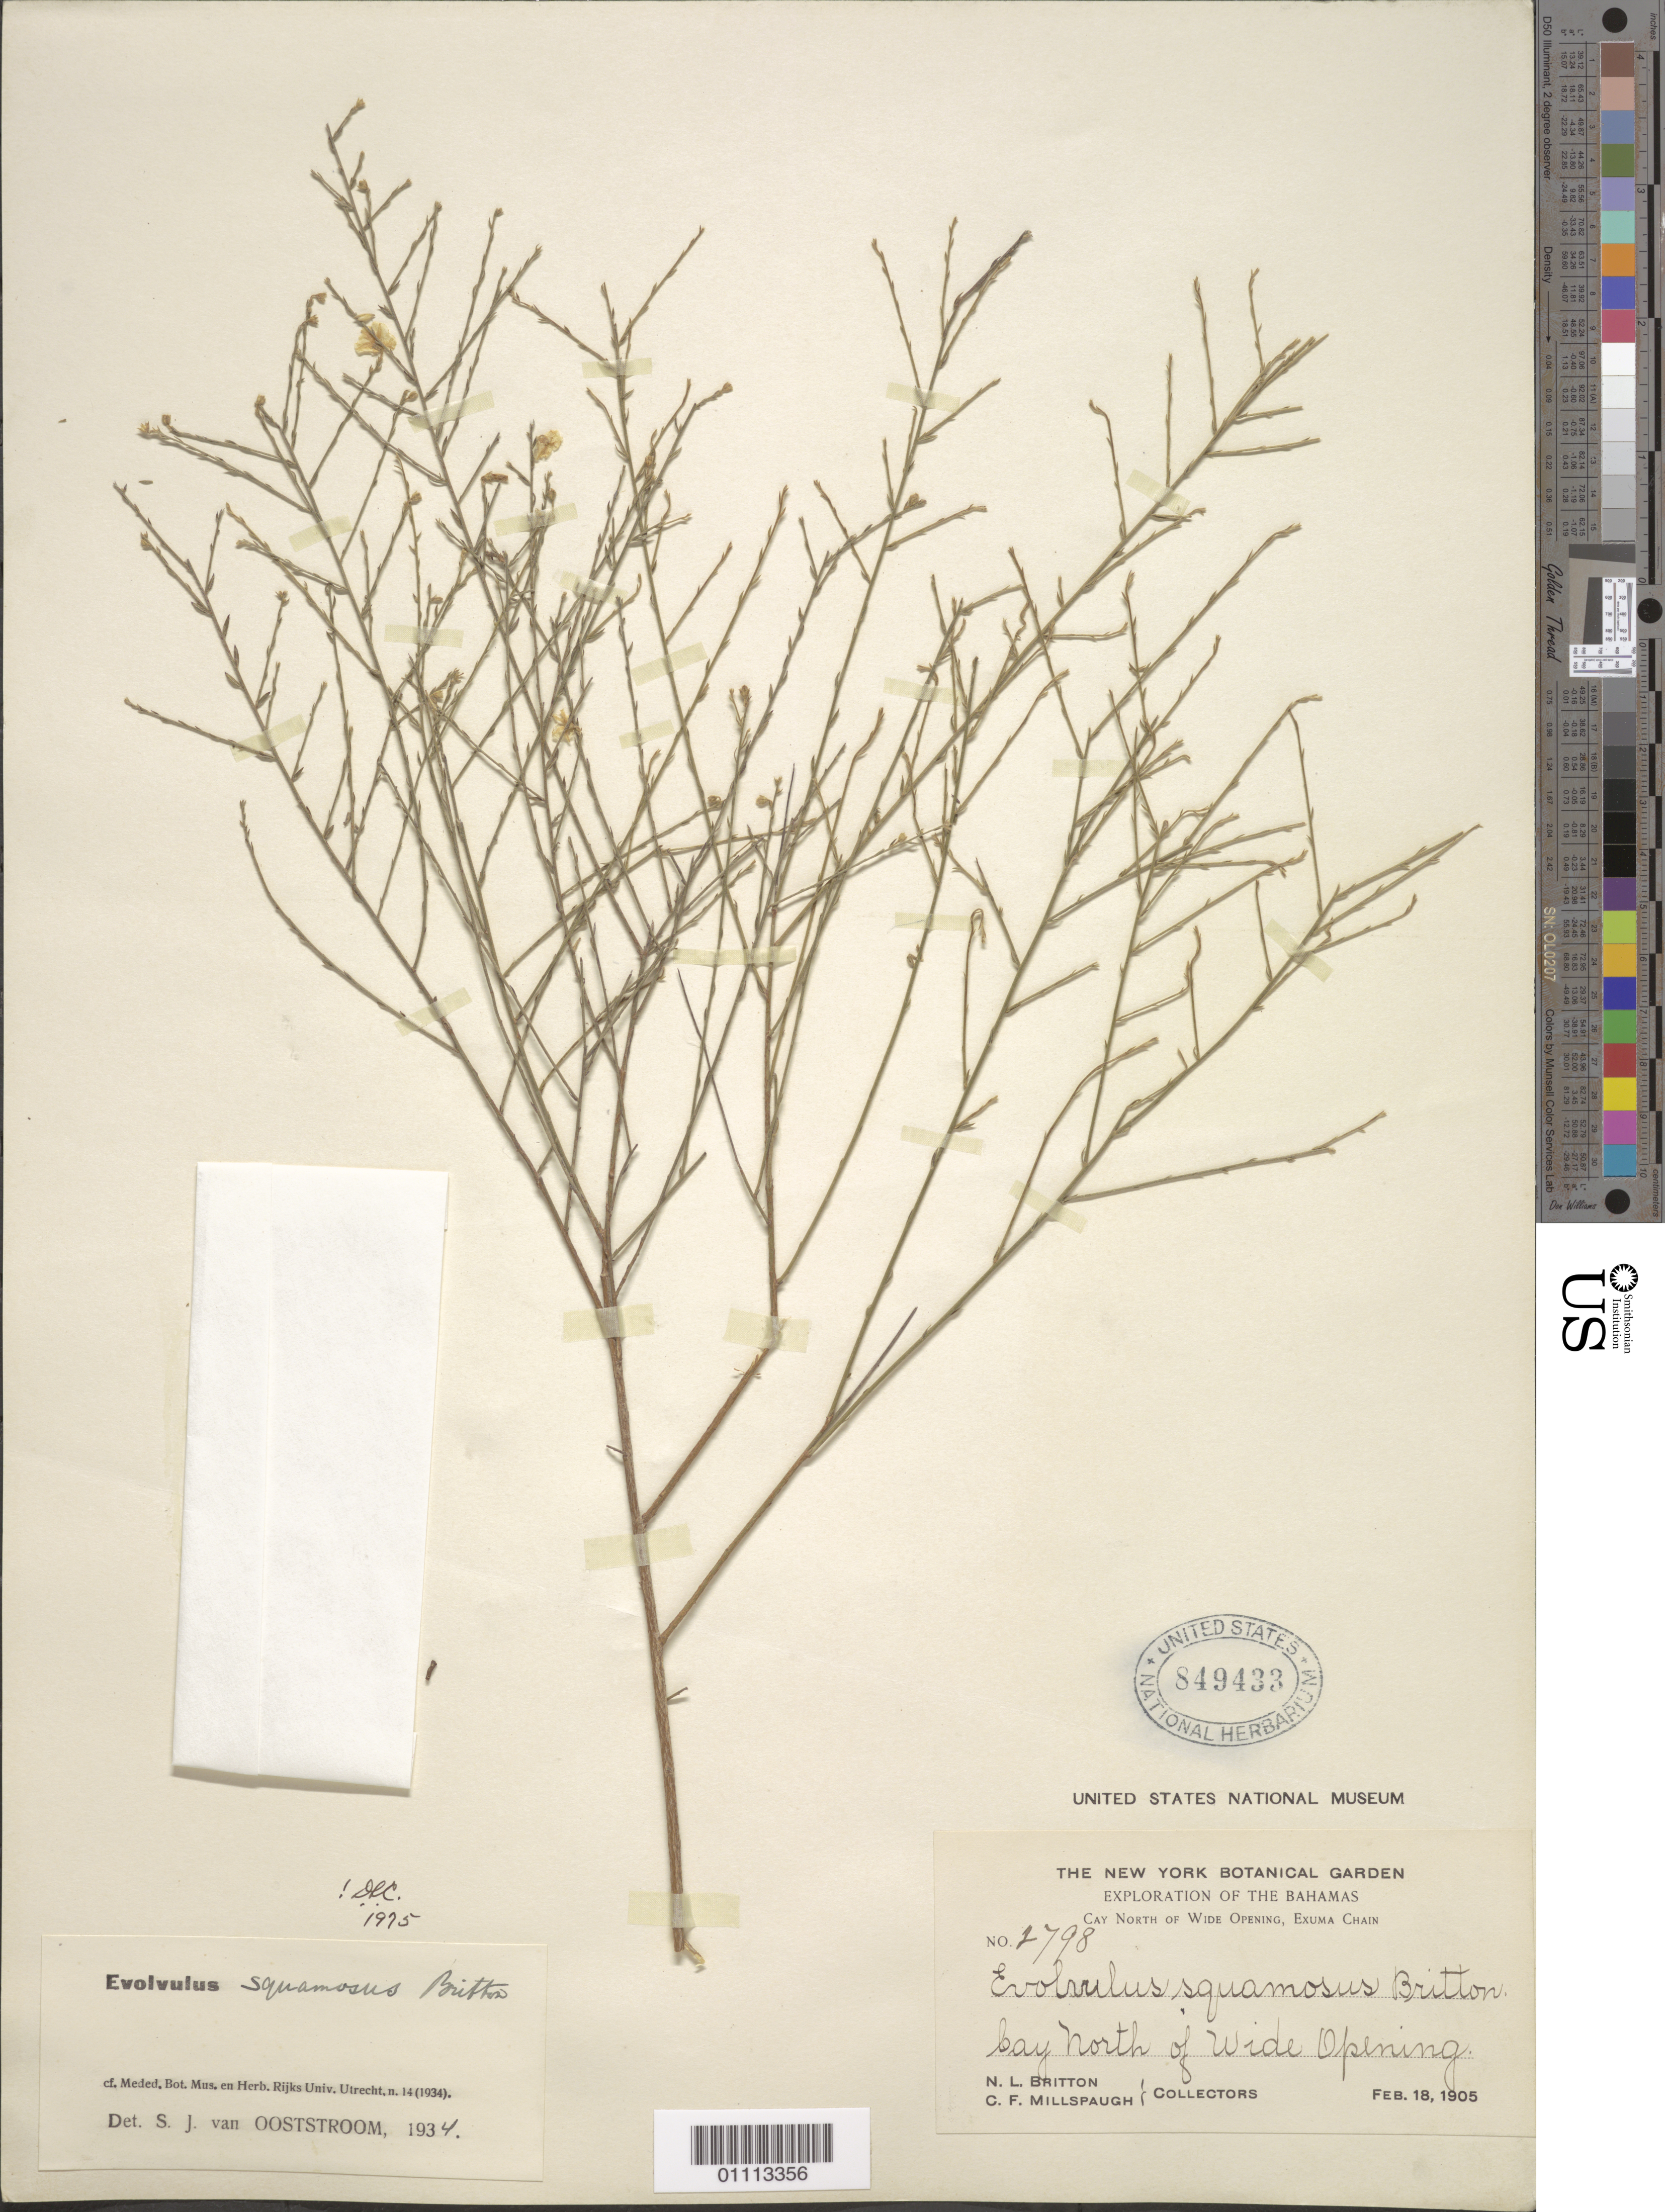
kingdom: Plantae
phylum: Tracheophyta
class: Magnoliopsida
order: Solanales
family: Convolvulaceae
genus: Evolvulus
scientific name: Evolvulus squamosus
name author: Britton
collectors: N. Britton & C. F. Millspaugh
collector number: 2798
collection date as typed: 18 Feb 1905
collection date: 1905-02-18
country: Bahamas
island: Exuma Chain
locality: Cay N of Wide Opening.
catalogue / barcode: US 849433